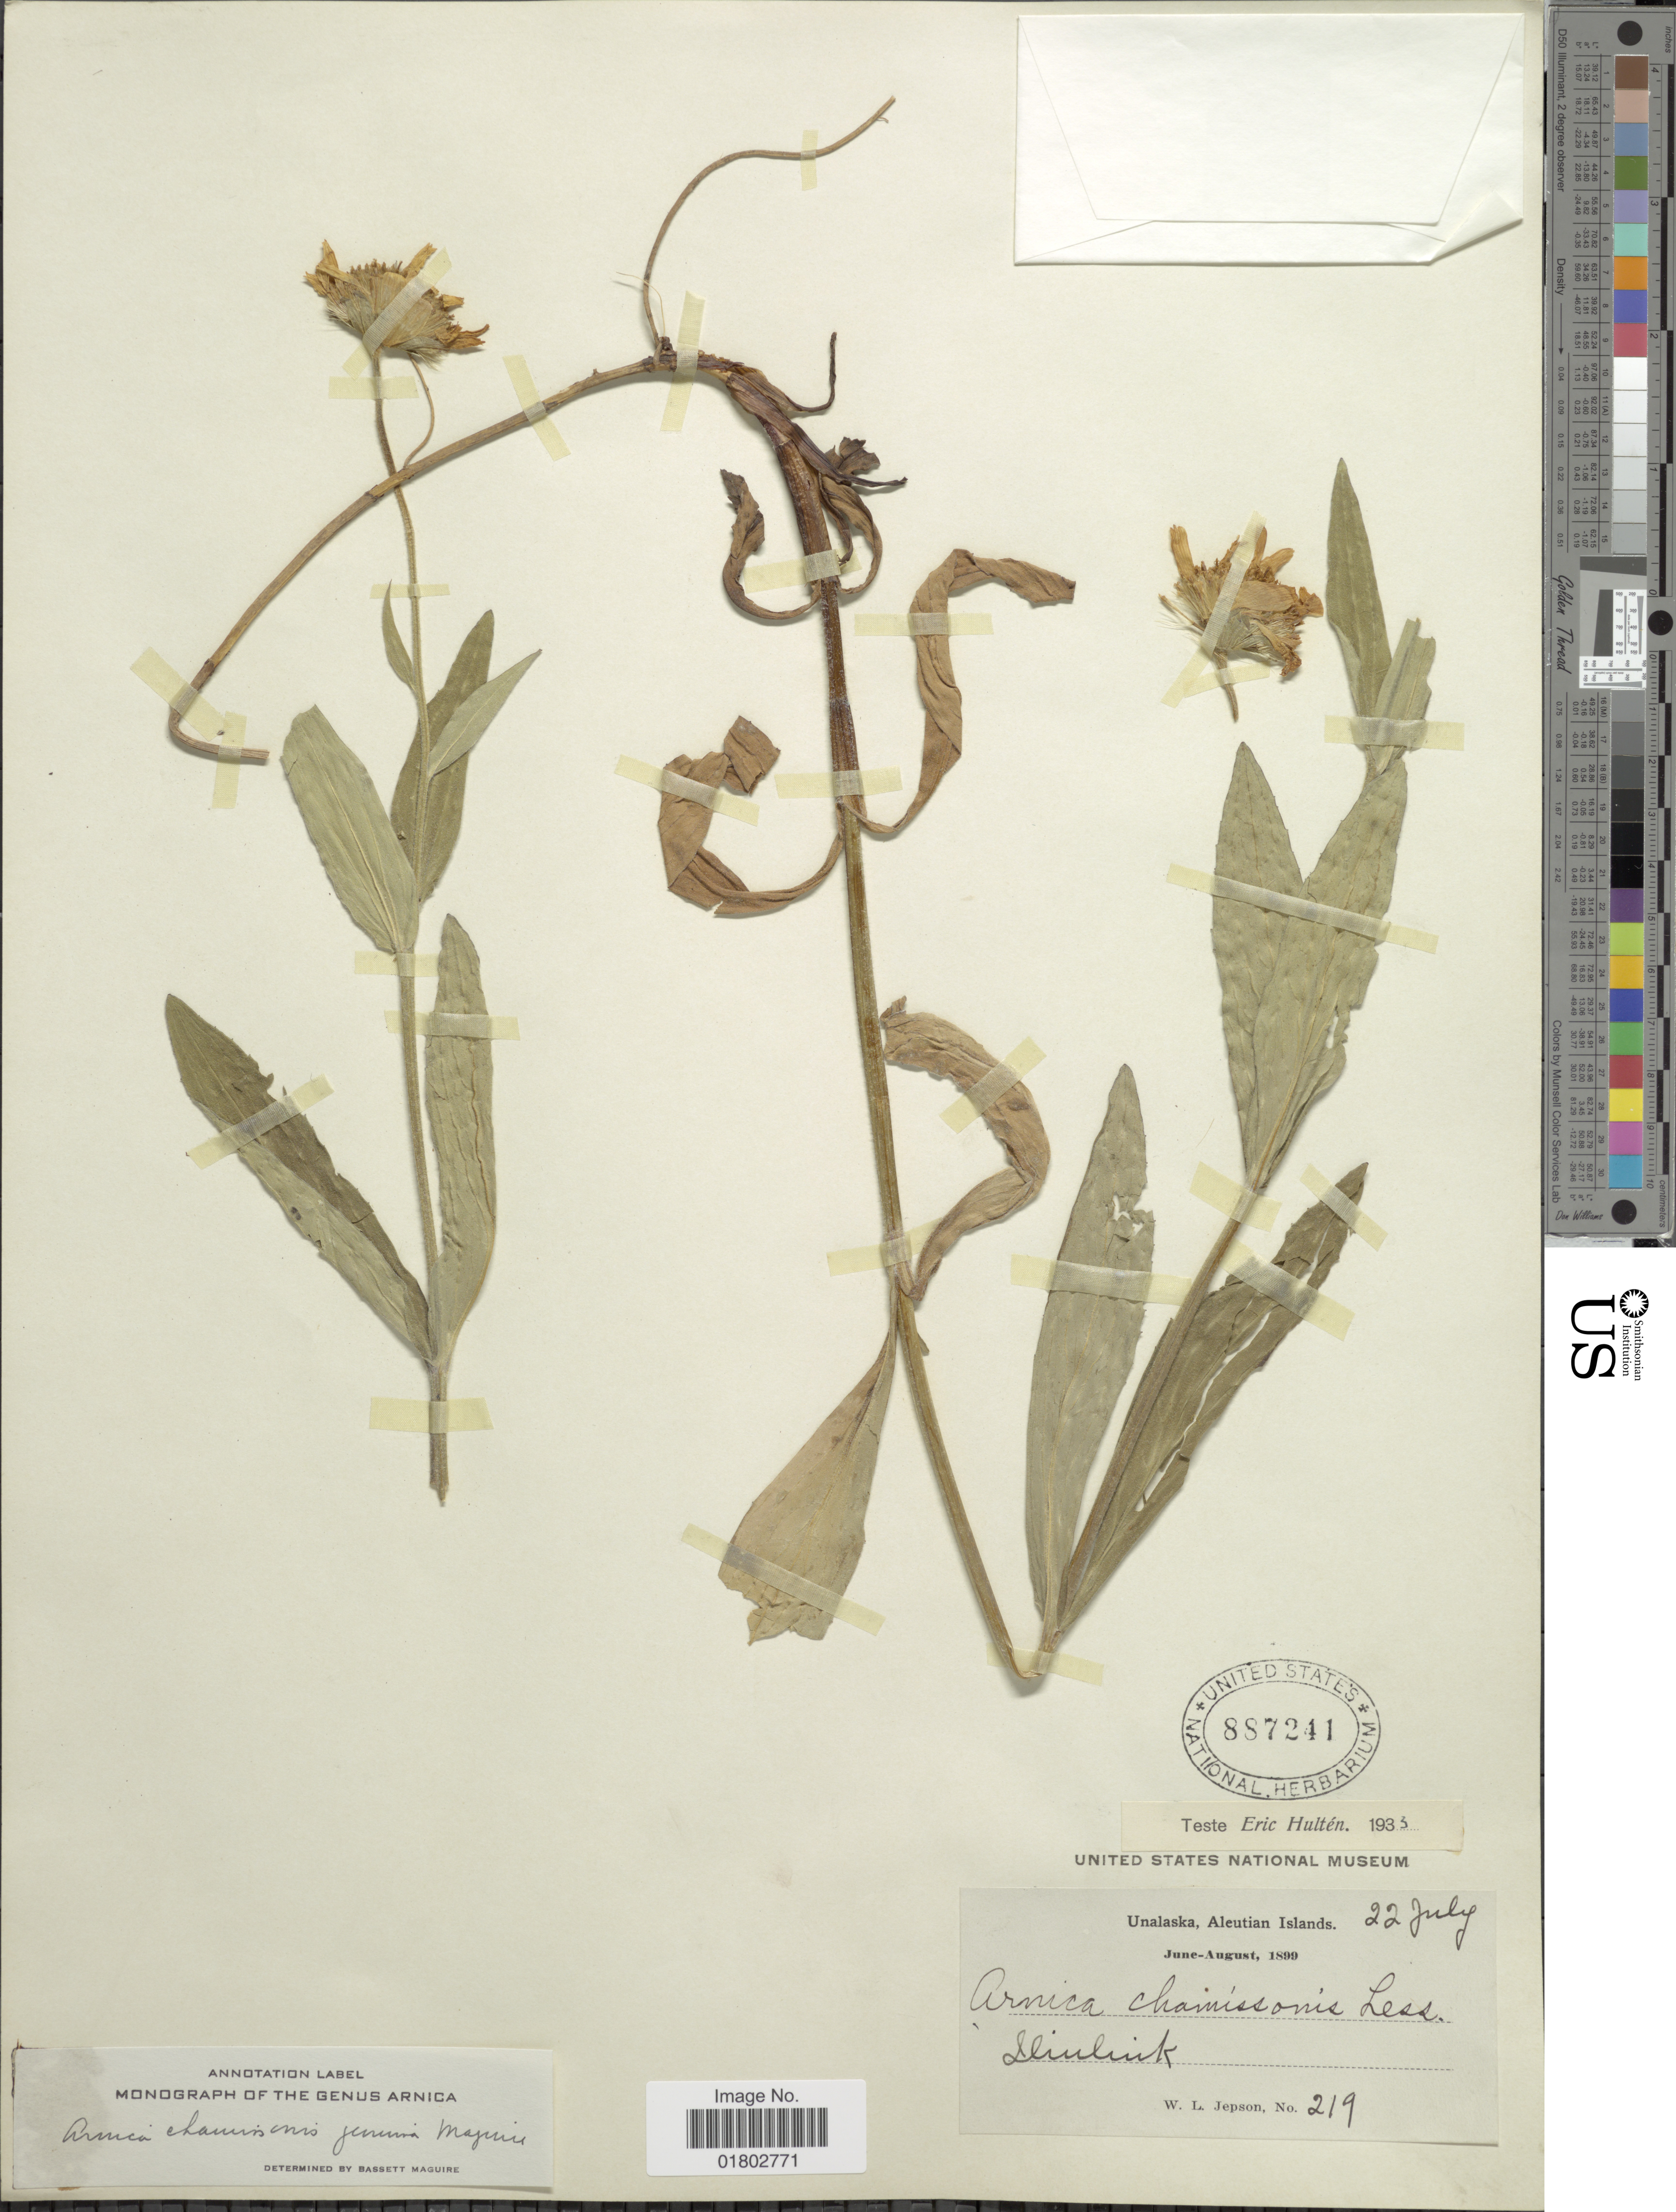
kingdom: Plantae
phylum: Tracheophyta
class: Magnoliopsida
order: Asterales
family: Asteraceae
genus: Arnica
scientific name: Arnica chamissonis subsp. genuina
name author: Maguire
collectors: W. L. Jepson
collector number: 219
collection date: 1899-07-22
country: United States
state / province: Alaska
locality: Unalasla, Aleutian Islands, Ilnlink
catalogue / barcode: US 887241